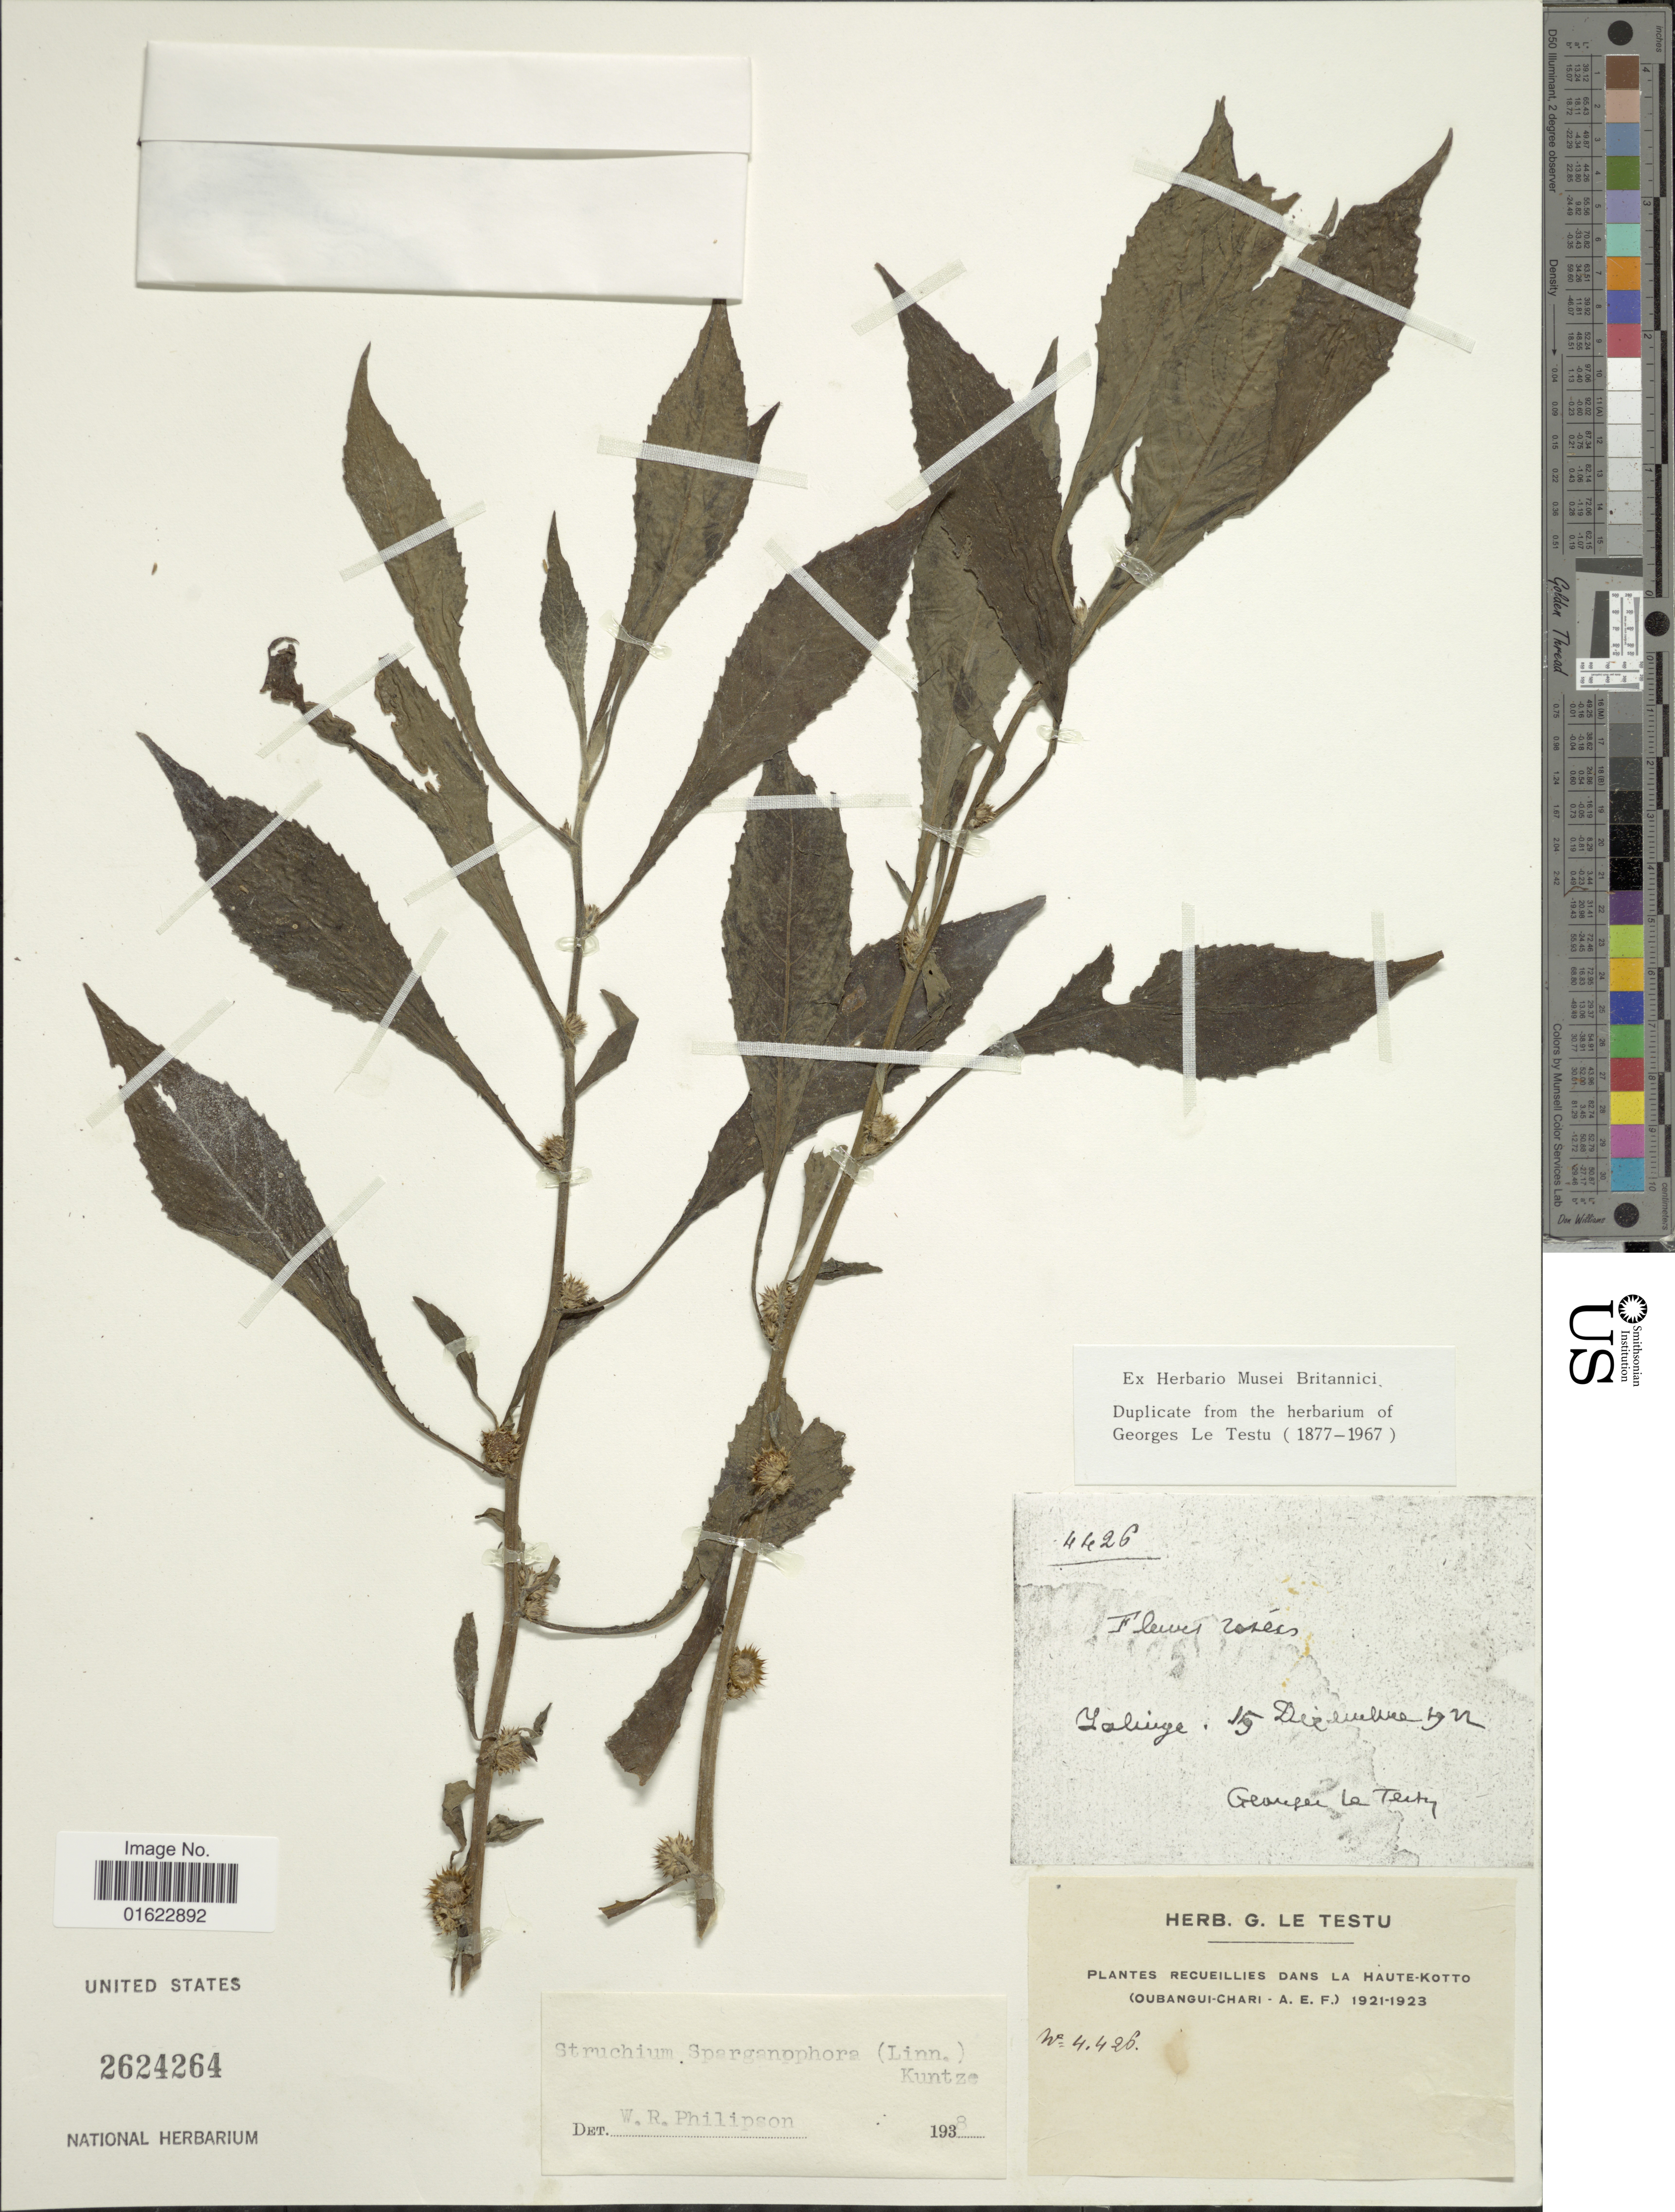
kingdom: Plantae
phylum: Tracheophyta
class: Magnoliopsida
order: Asterales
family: Asteraceae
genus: Struchium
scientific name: Struchium sparganophorum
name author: (L.) Kuntze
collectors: G. Le Testu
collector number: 4426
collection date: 1922-12-15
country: Central African Republic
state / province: Haute-Kotto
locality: La Haute-Kotto.(Oubangui-Chari - A. E. F. ) Yalinge. [interpreted]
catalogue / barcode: US 2624264